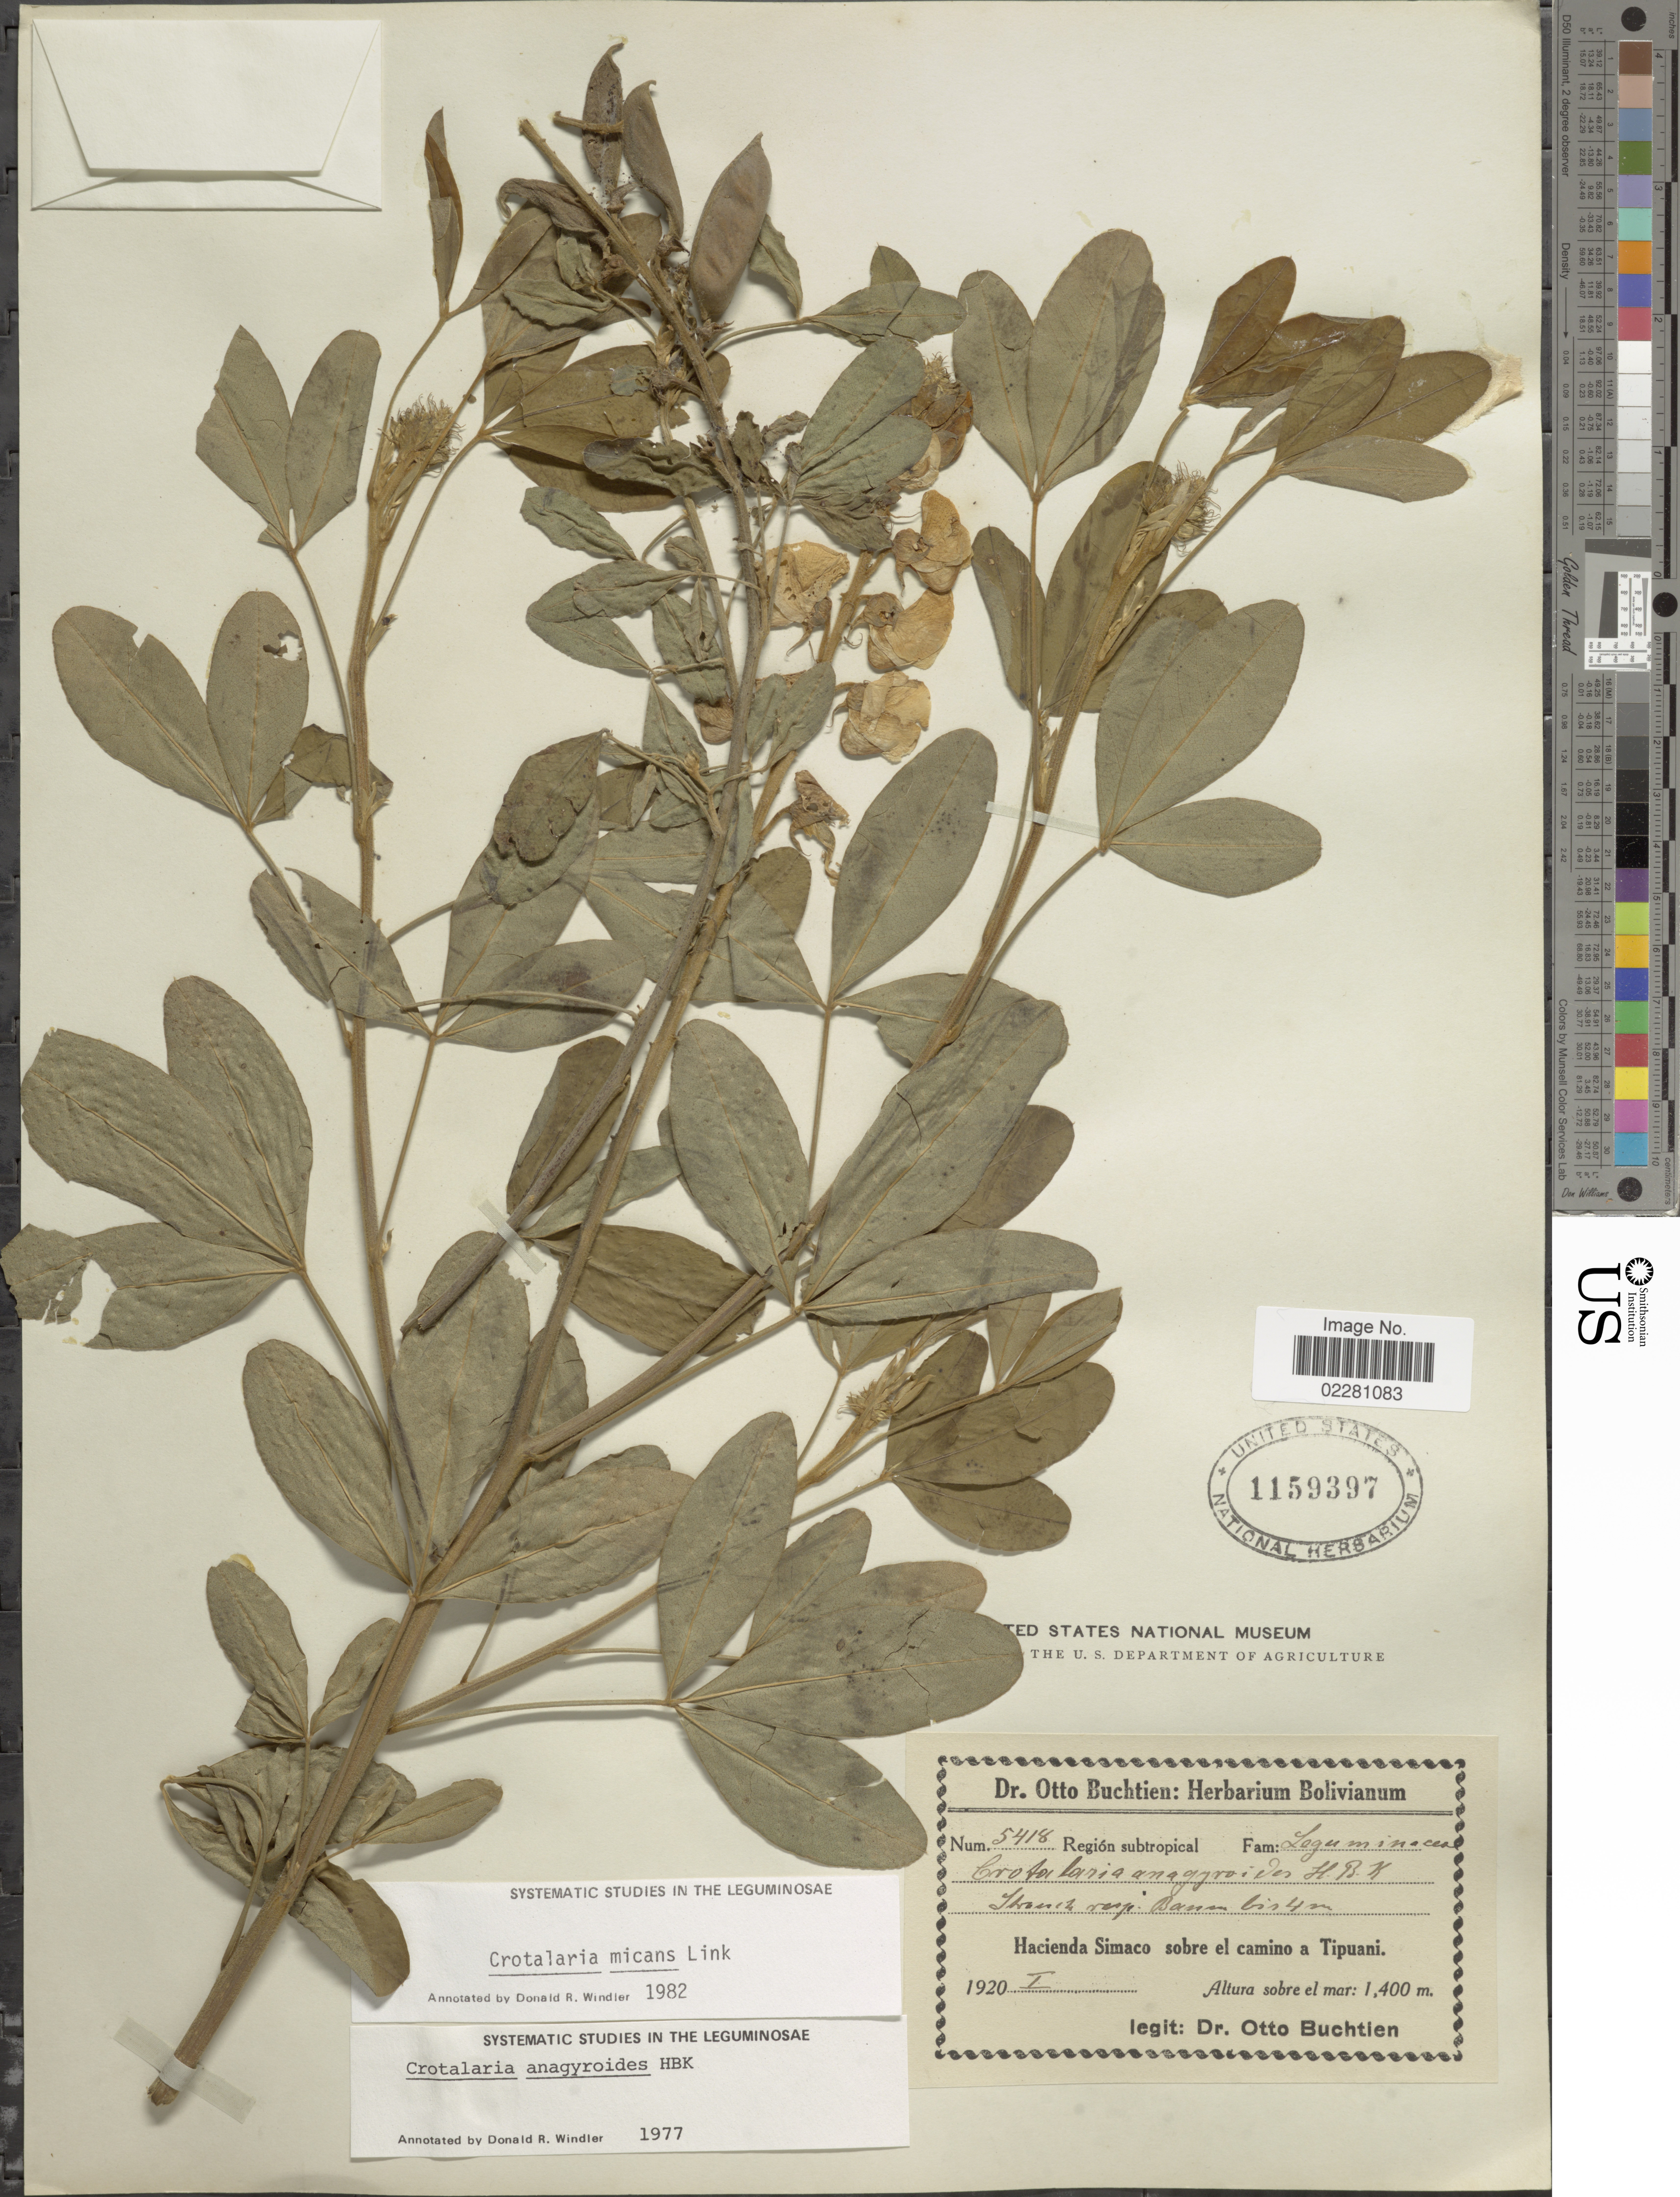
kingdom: Plantae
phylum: Tracheophyta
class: Magnoliopsida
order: Fabales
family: Fabaceae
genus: Crotalaria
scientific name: Crotalaria micans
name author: Link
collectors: O. Buchtien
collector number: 5418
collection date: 1920-01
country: Bolivia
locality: Hacienda Simaco sobre el camino a Tipuani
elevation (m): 1400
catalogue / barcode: US 1159397